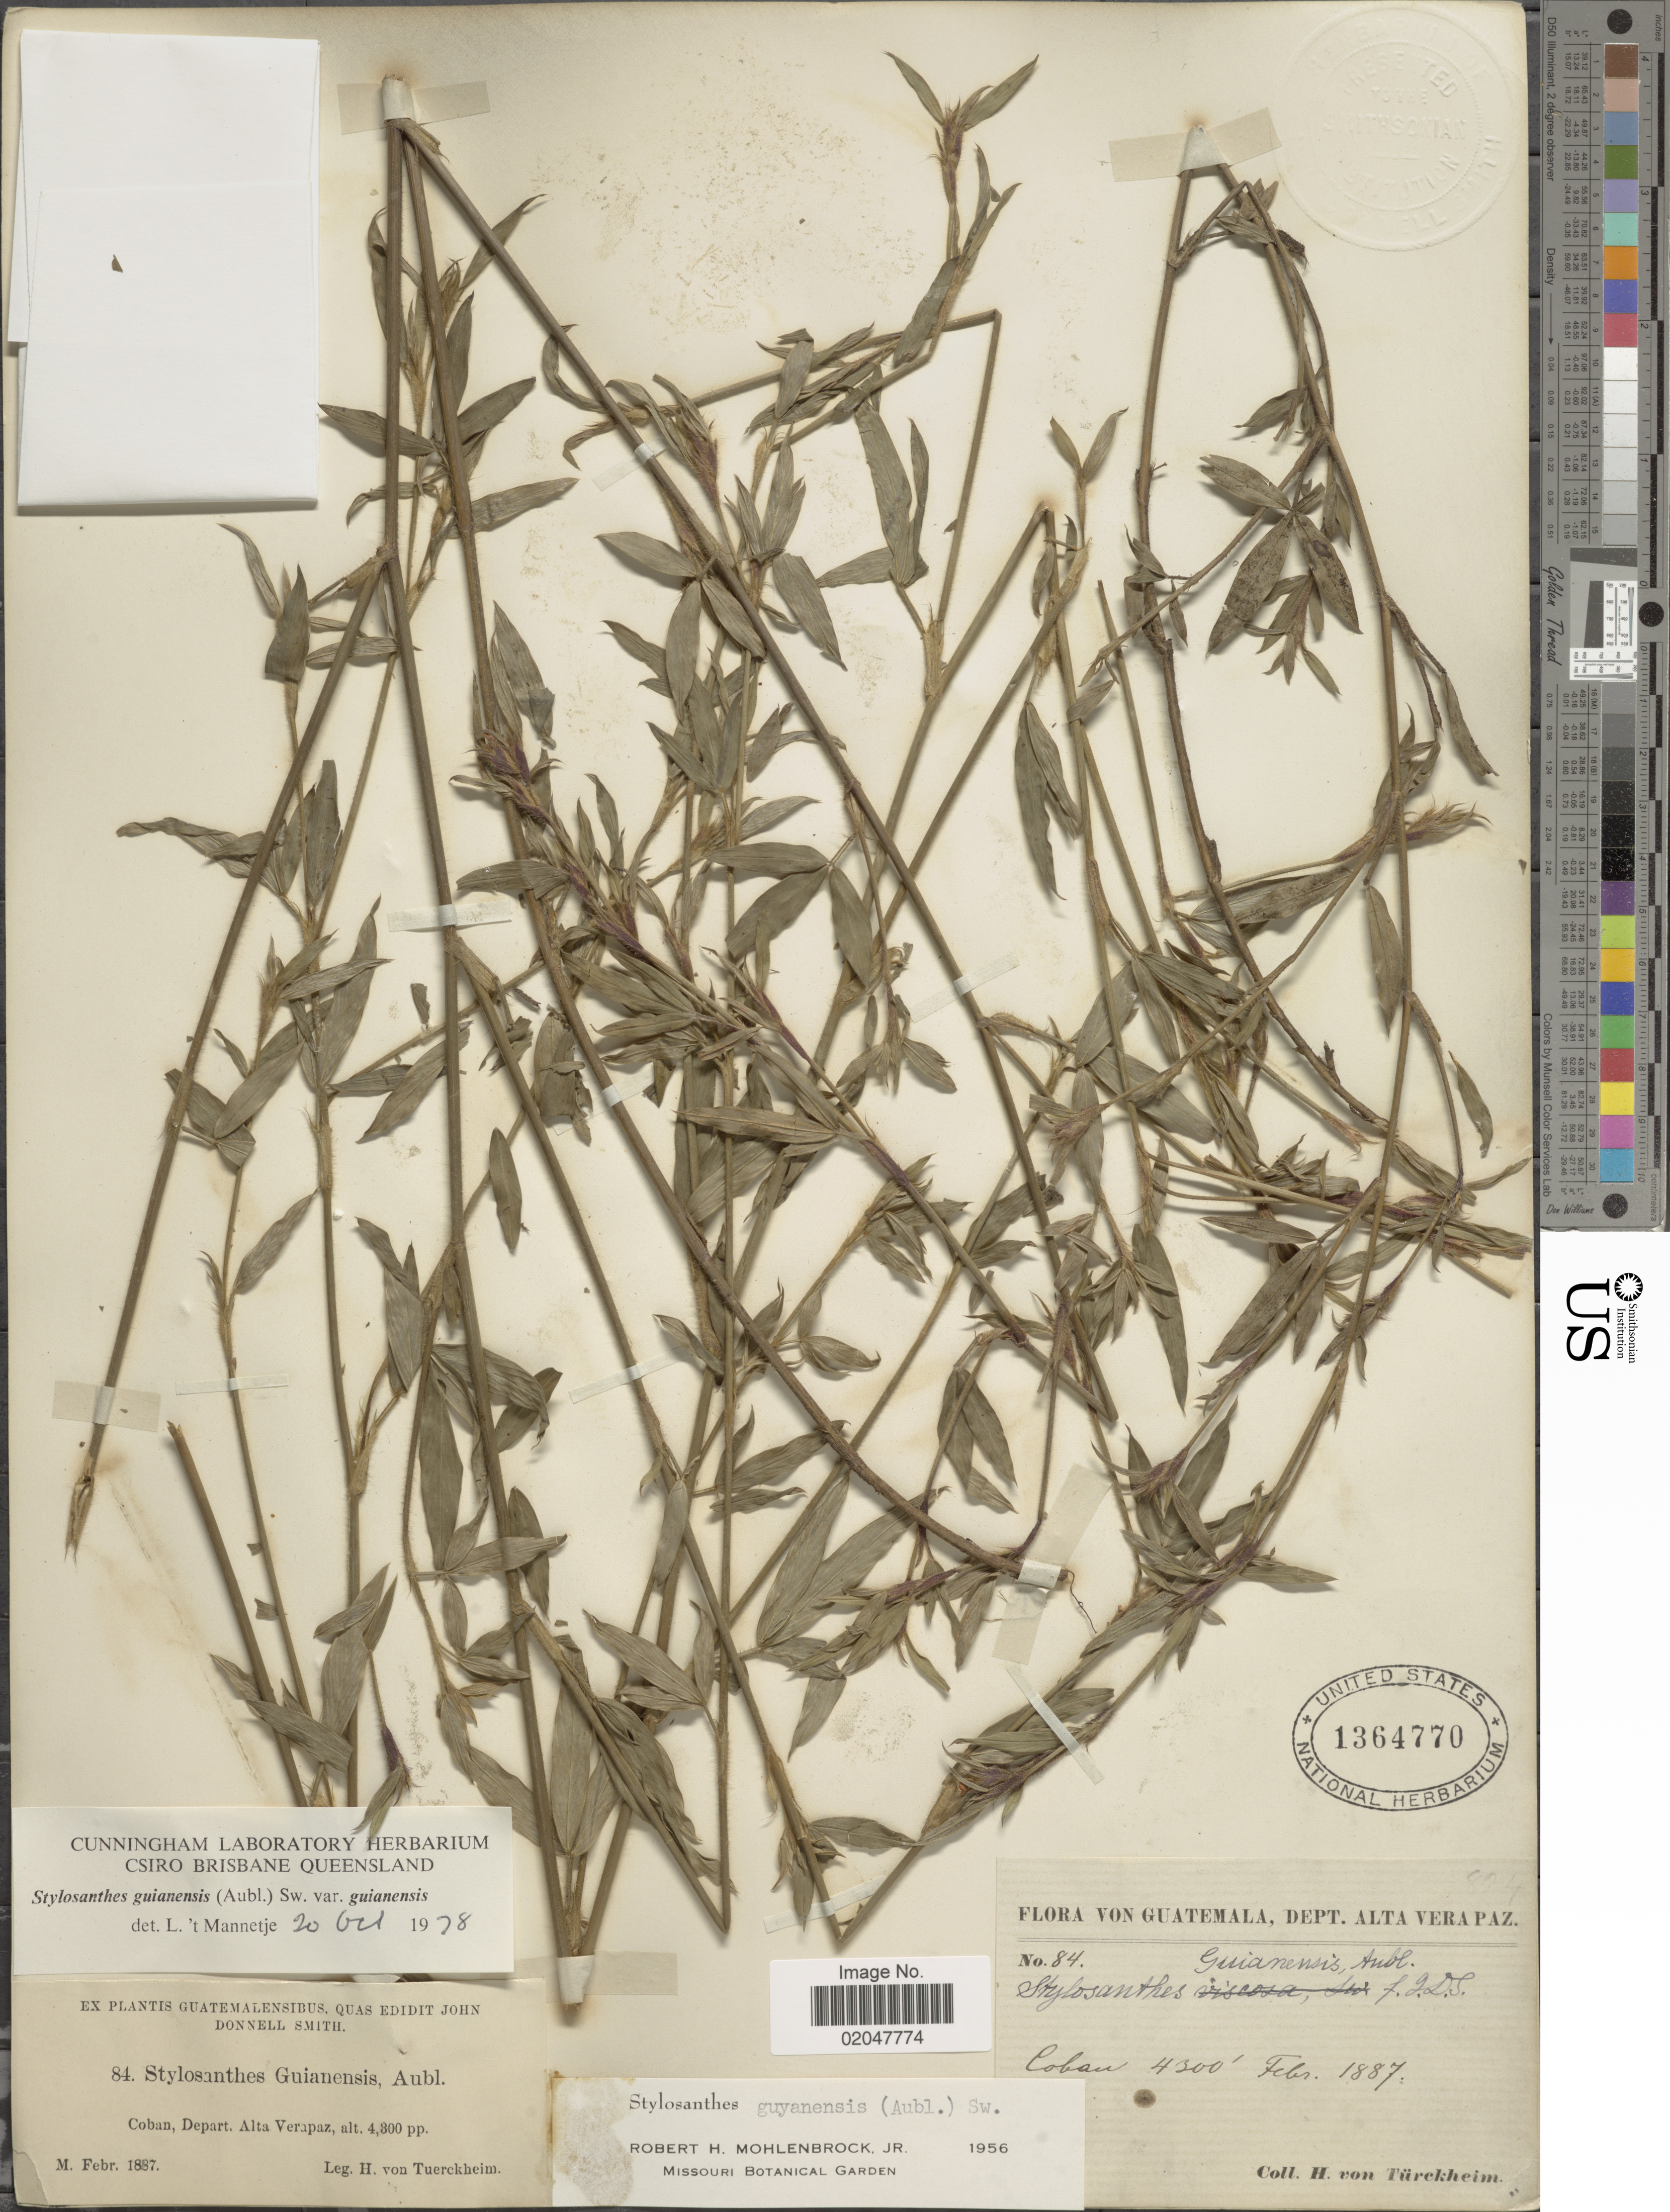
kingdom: Plantae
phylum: Tracheophyta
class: Magnoliopsida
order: Fabales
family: Fabaceae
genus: Stylosanthes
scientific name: Stylosanthes guianensis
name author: (Aubl.) Sw.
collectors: H. von Türckheim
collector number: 84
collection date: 1887-02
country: Guatemala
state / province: Alta Verapaz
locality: Coban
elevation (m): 1311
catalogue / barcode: US 1364770